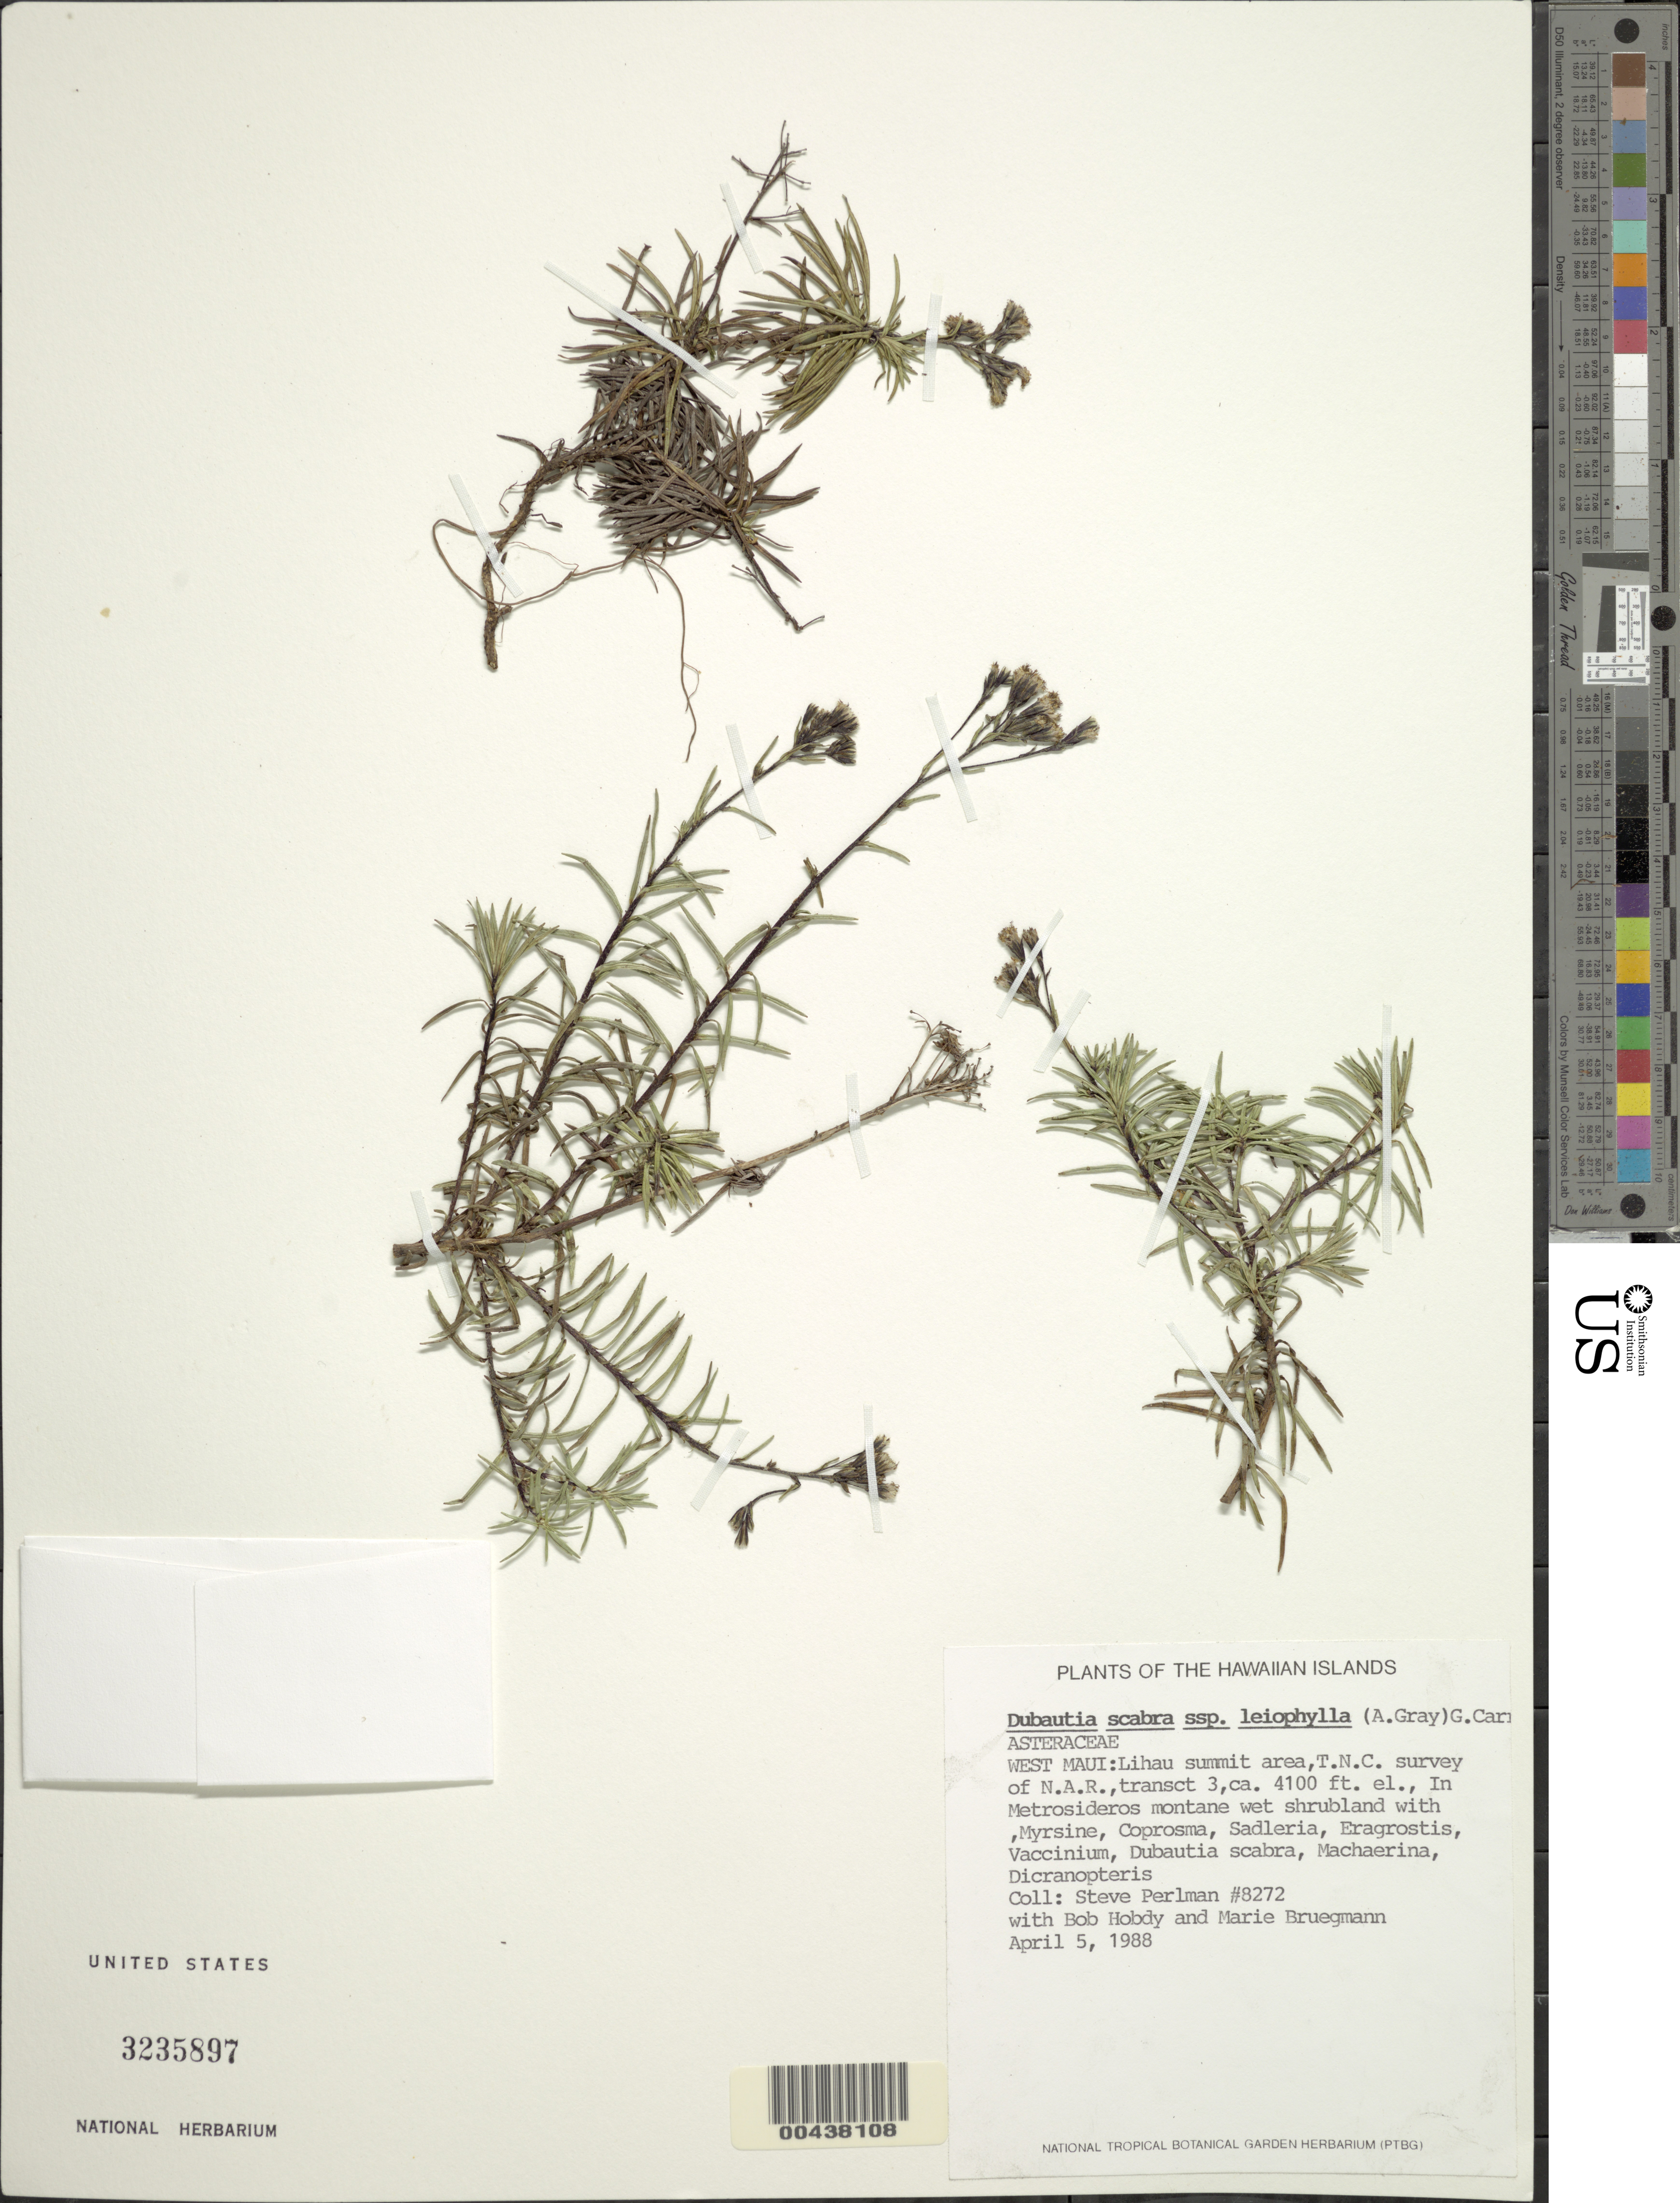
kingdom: Plantae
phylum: Tracheophyta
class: Magnoliopsida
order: Asterales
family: Asteraceae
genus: Dubautia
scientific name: Dubautia scabra subsp. leiophylla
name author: (A. Gray) G.D. Carr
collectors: S. P. Perlman, B. Hobdy & M. Bruegmann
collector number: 8272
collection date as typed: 5 Apr 1988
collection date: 1988-04-05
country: United States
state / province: Hawaii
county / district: Maui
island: Maui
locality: W Maui: Lihau summit area, T.N.C. survey of N.A.R., transect 3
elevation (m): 1250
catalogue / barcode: US 3235897